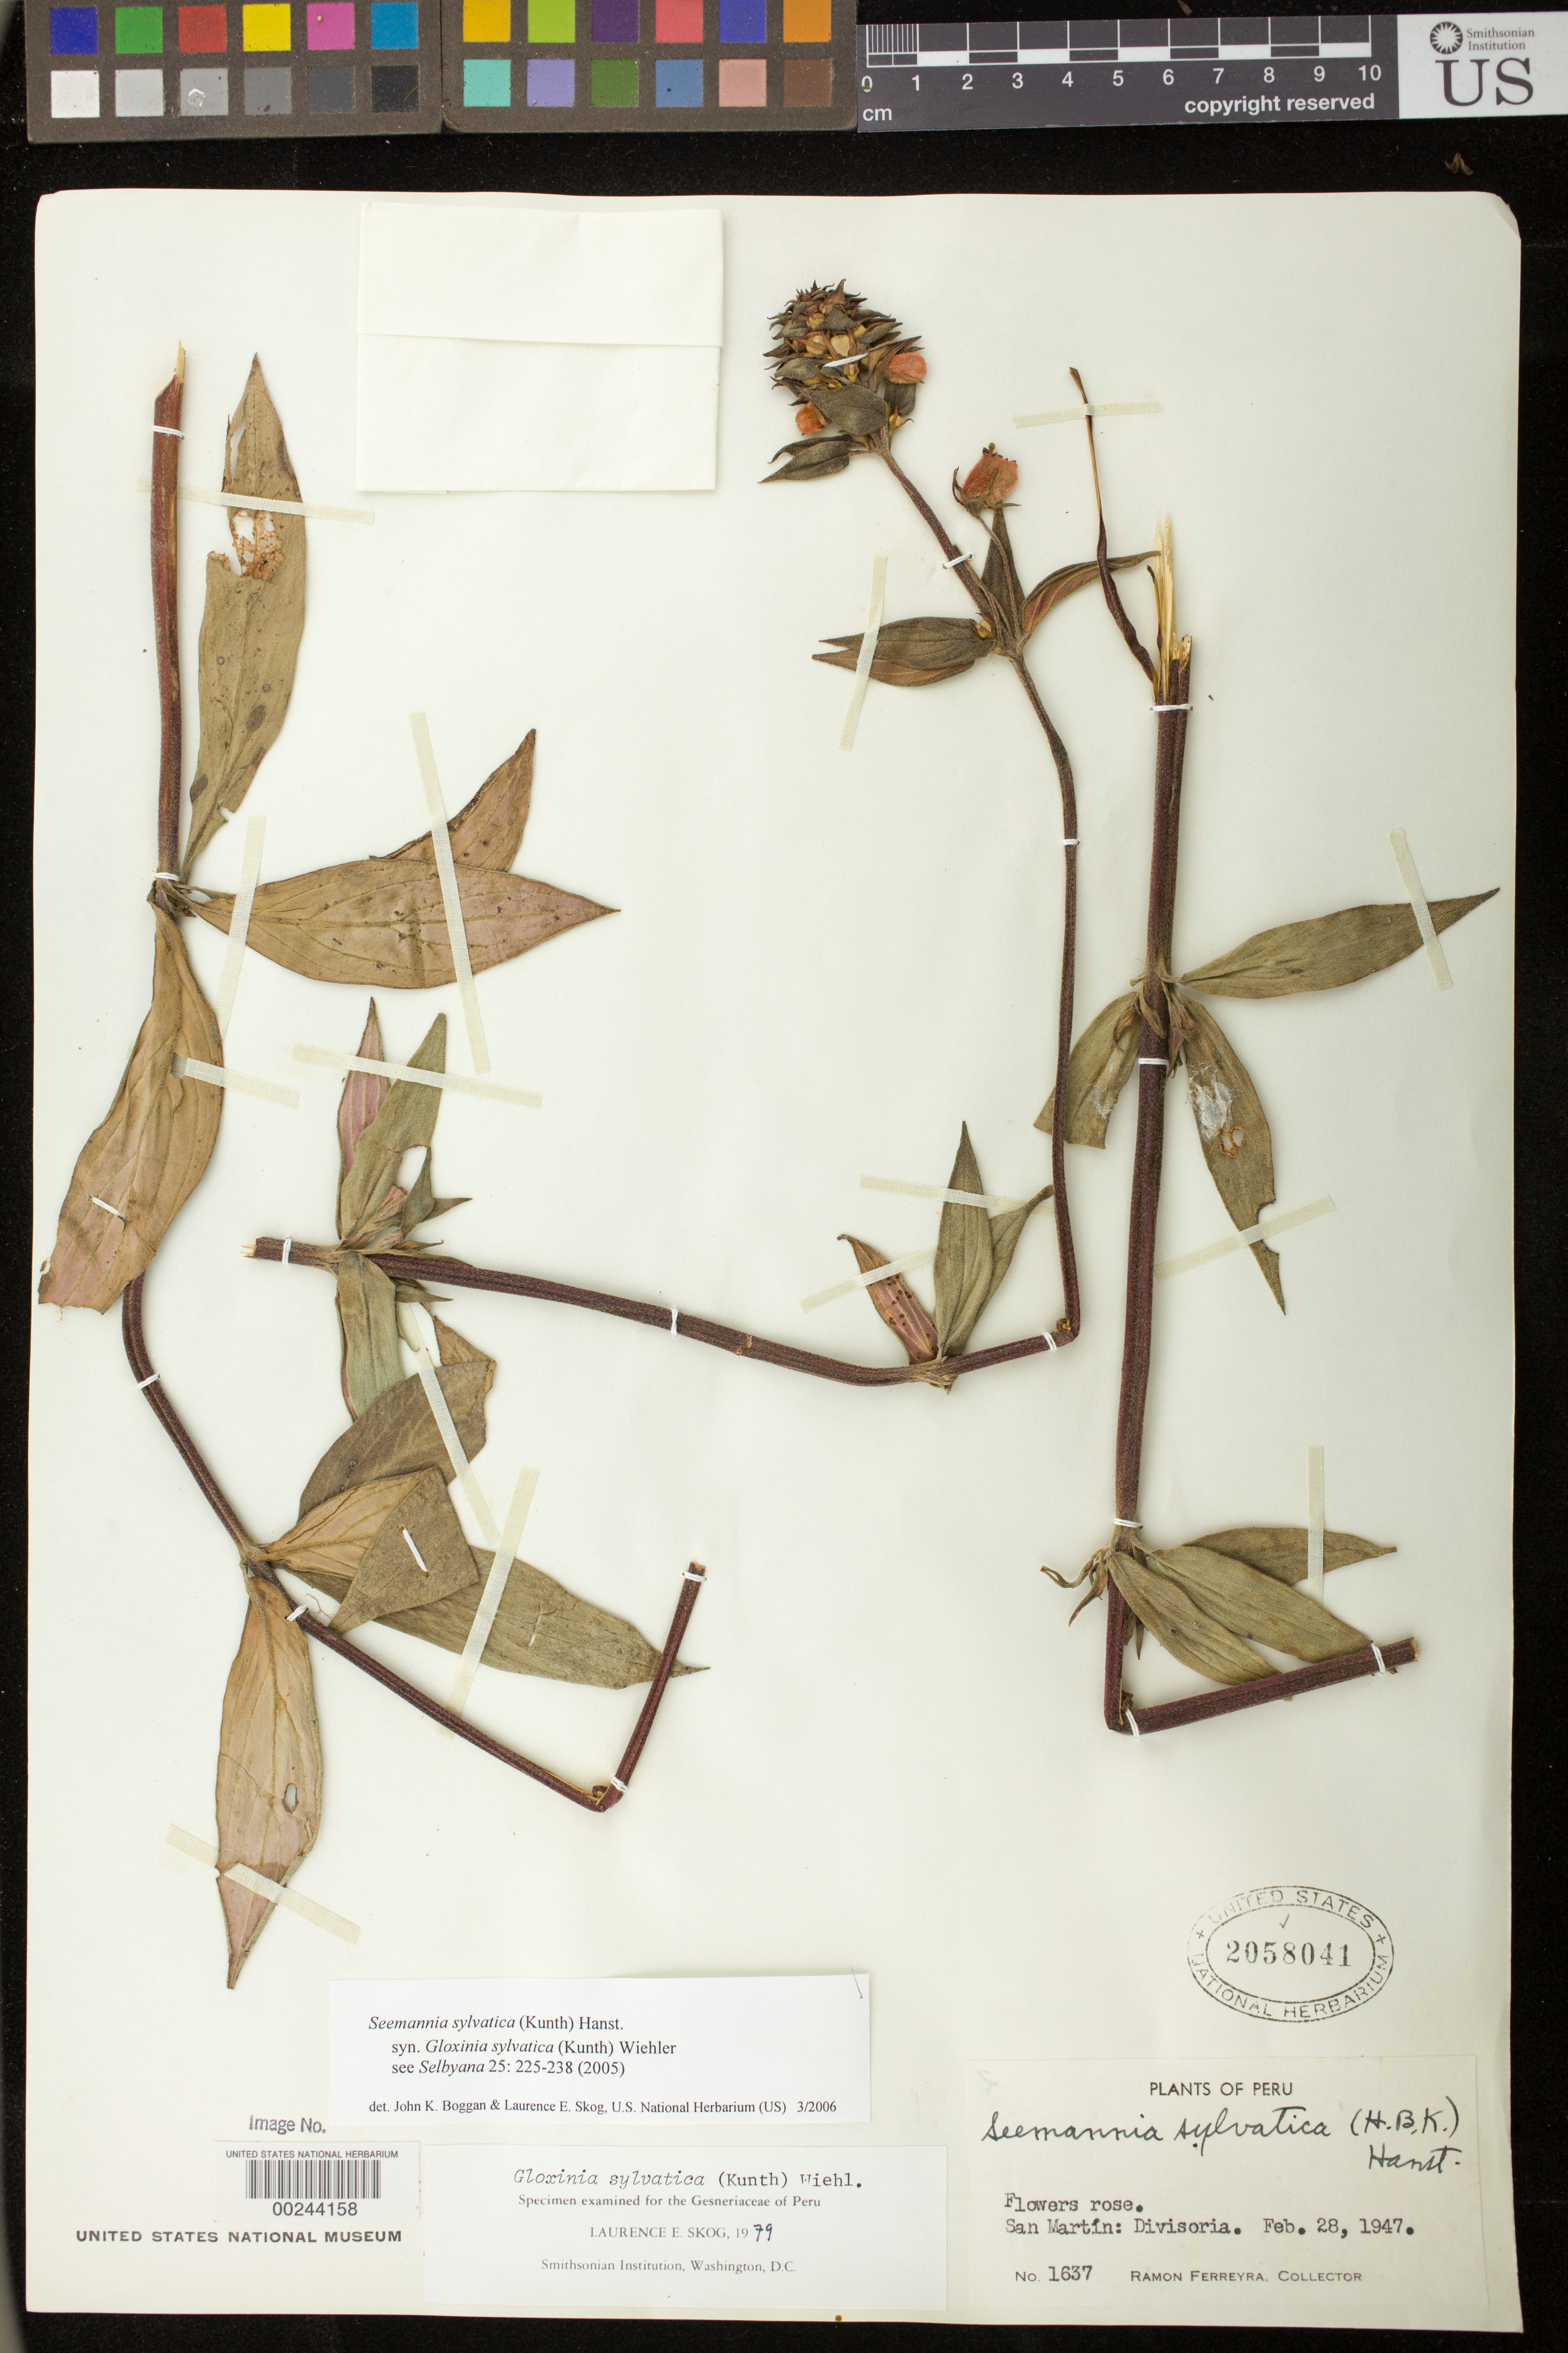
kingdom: Plantae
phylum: Tracheophyta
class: Magnoliopsida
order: Lamiales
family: Gesneriaceae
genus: Seemannia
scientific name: Seemannia sylvatica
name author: (Kunth) Hanst.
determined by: Boggan, J. K.; Skog, L. E.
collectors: R. A. Ferreyra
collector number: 1637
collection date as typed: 28 Feb 1947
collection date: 1947-02-28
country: Peru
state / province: San Martín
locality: Divisoria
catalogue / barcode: US 2058041